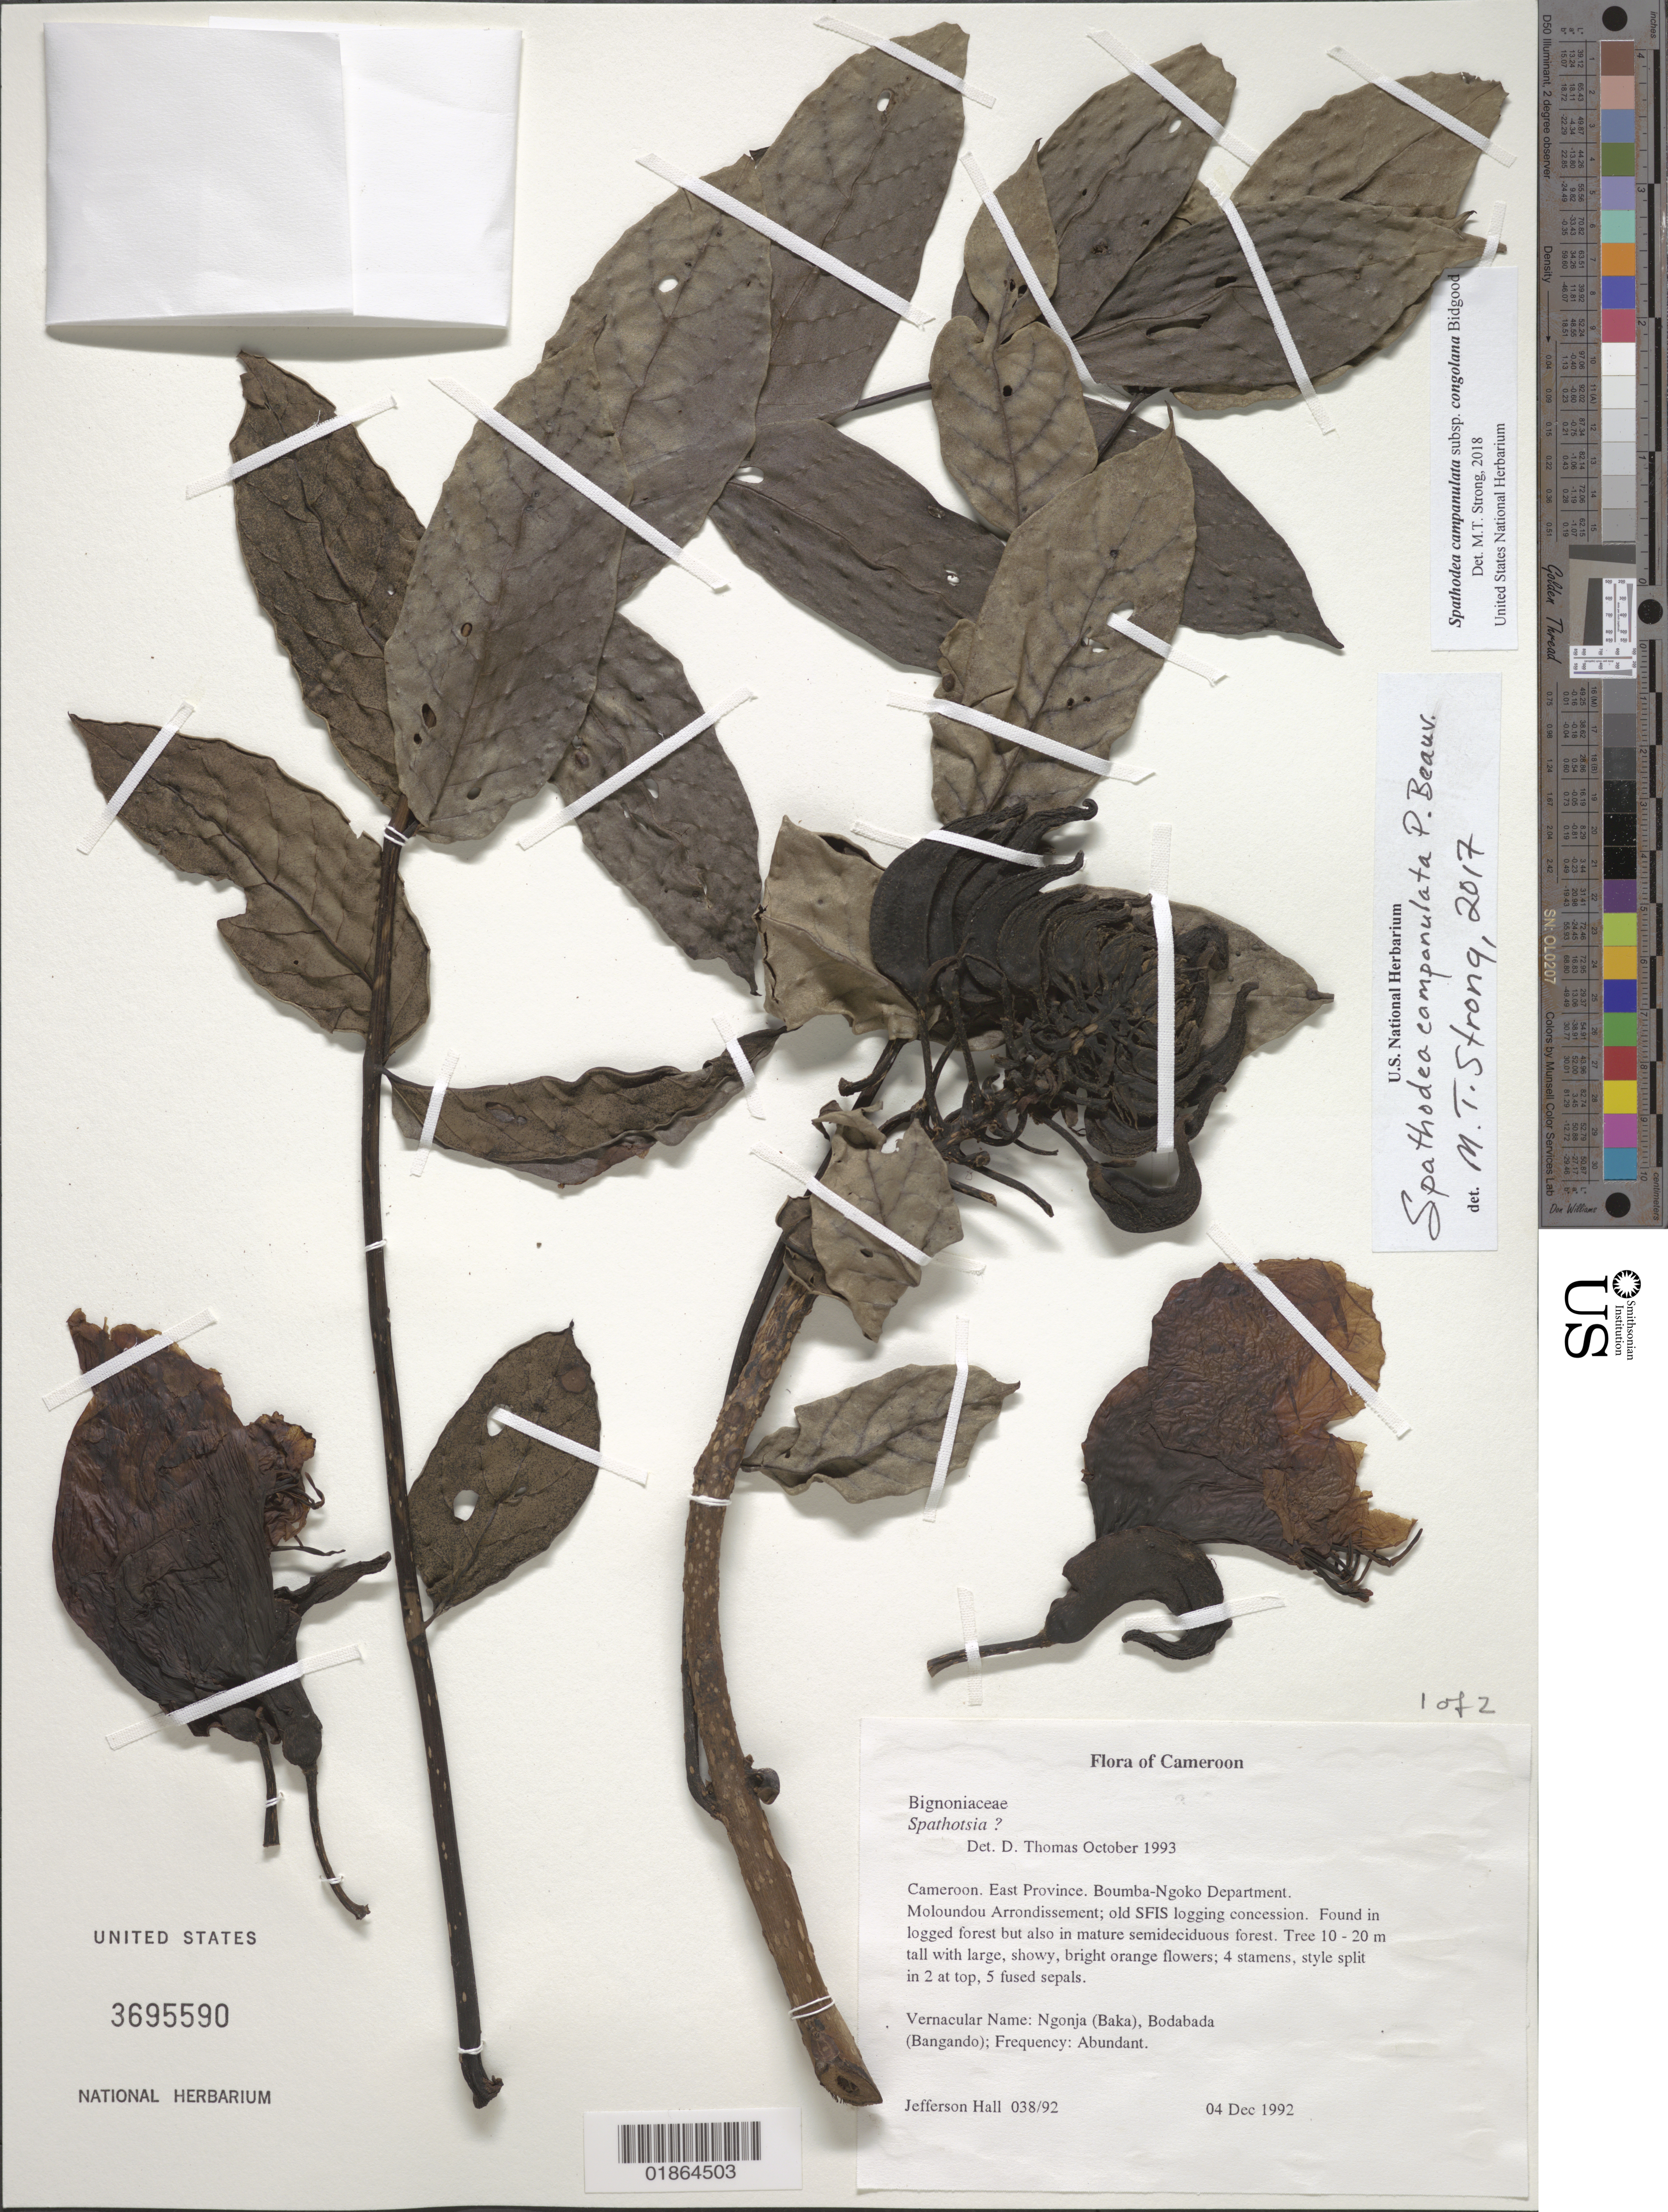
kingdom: Plantae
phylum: Tracheophyta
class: Magnoliopsida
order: Lamiales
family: Bignoniaceae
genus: Spathodea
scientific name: Spathodea campanulata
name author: P. Beauv.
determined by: Strong, M. T., (US), Smithsonian Institution - National Museum of Natural History (UNITED STATES)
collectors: J. Hall & -. Edouard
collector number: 038/92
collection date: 1992-12-10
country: Cameroon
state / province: Est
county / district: Boumba-ngoko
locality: Moloundou Arrondissement; old SFIS logging concession.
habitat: In logged forest but also in mature semideciduous forest.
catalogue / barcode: US 3695590